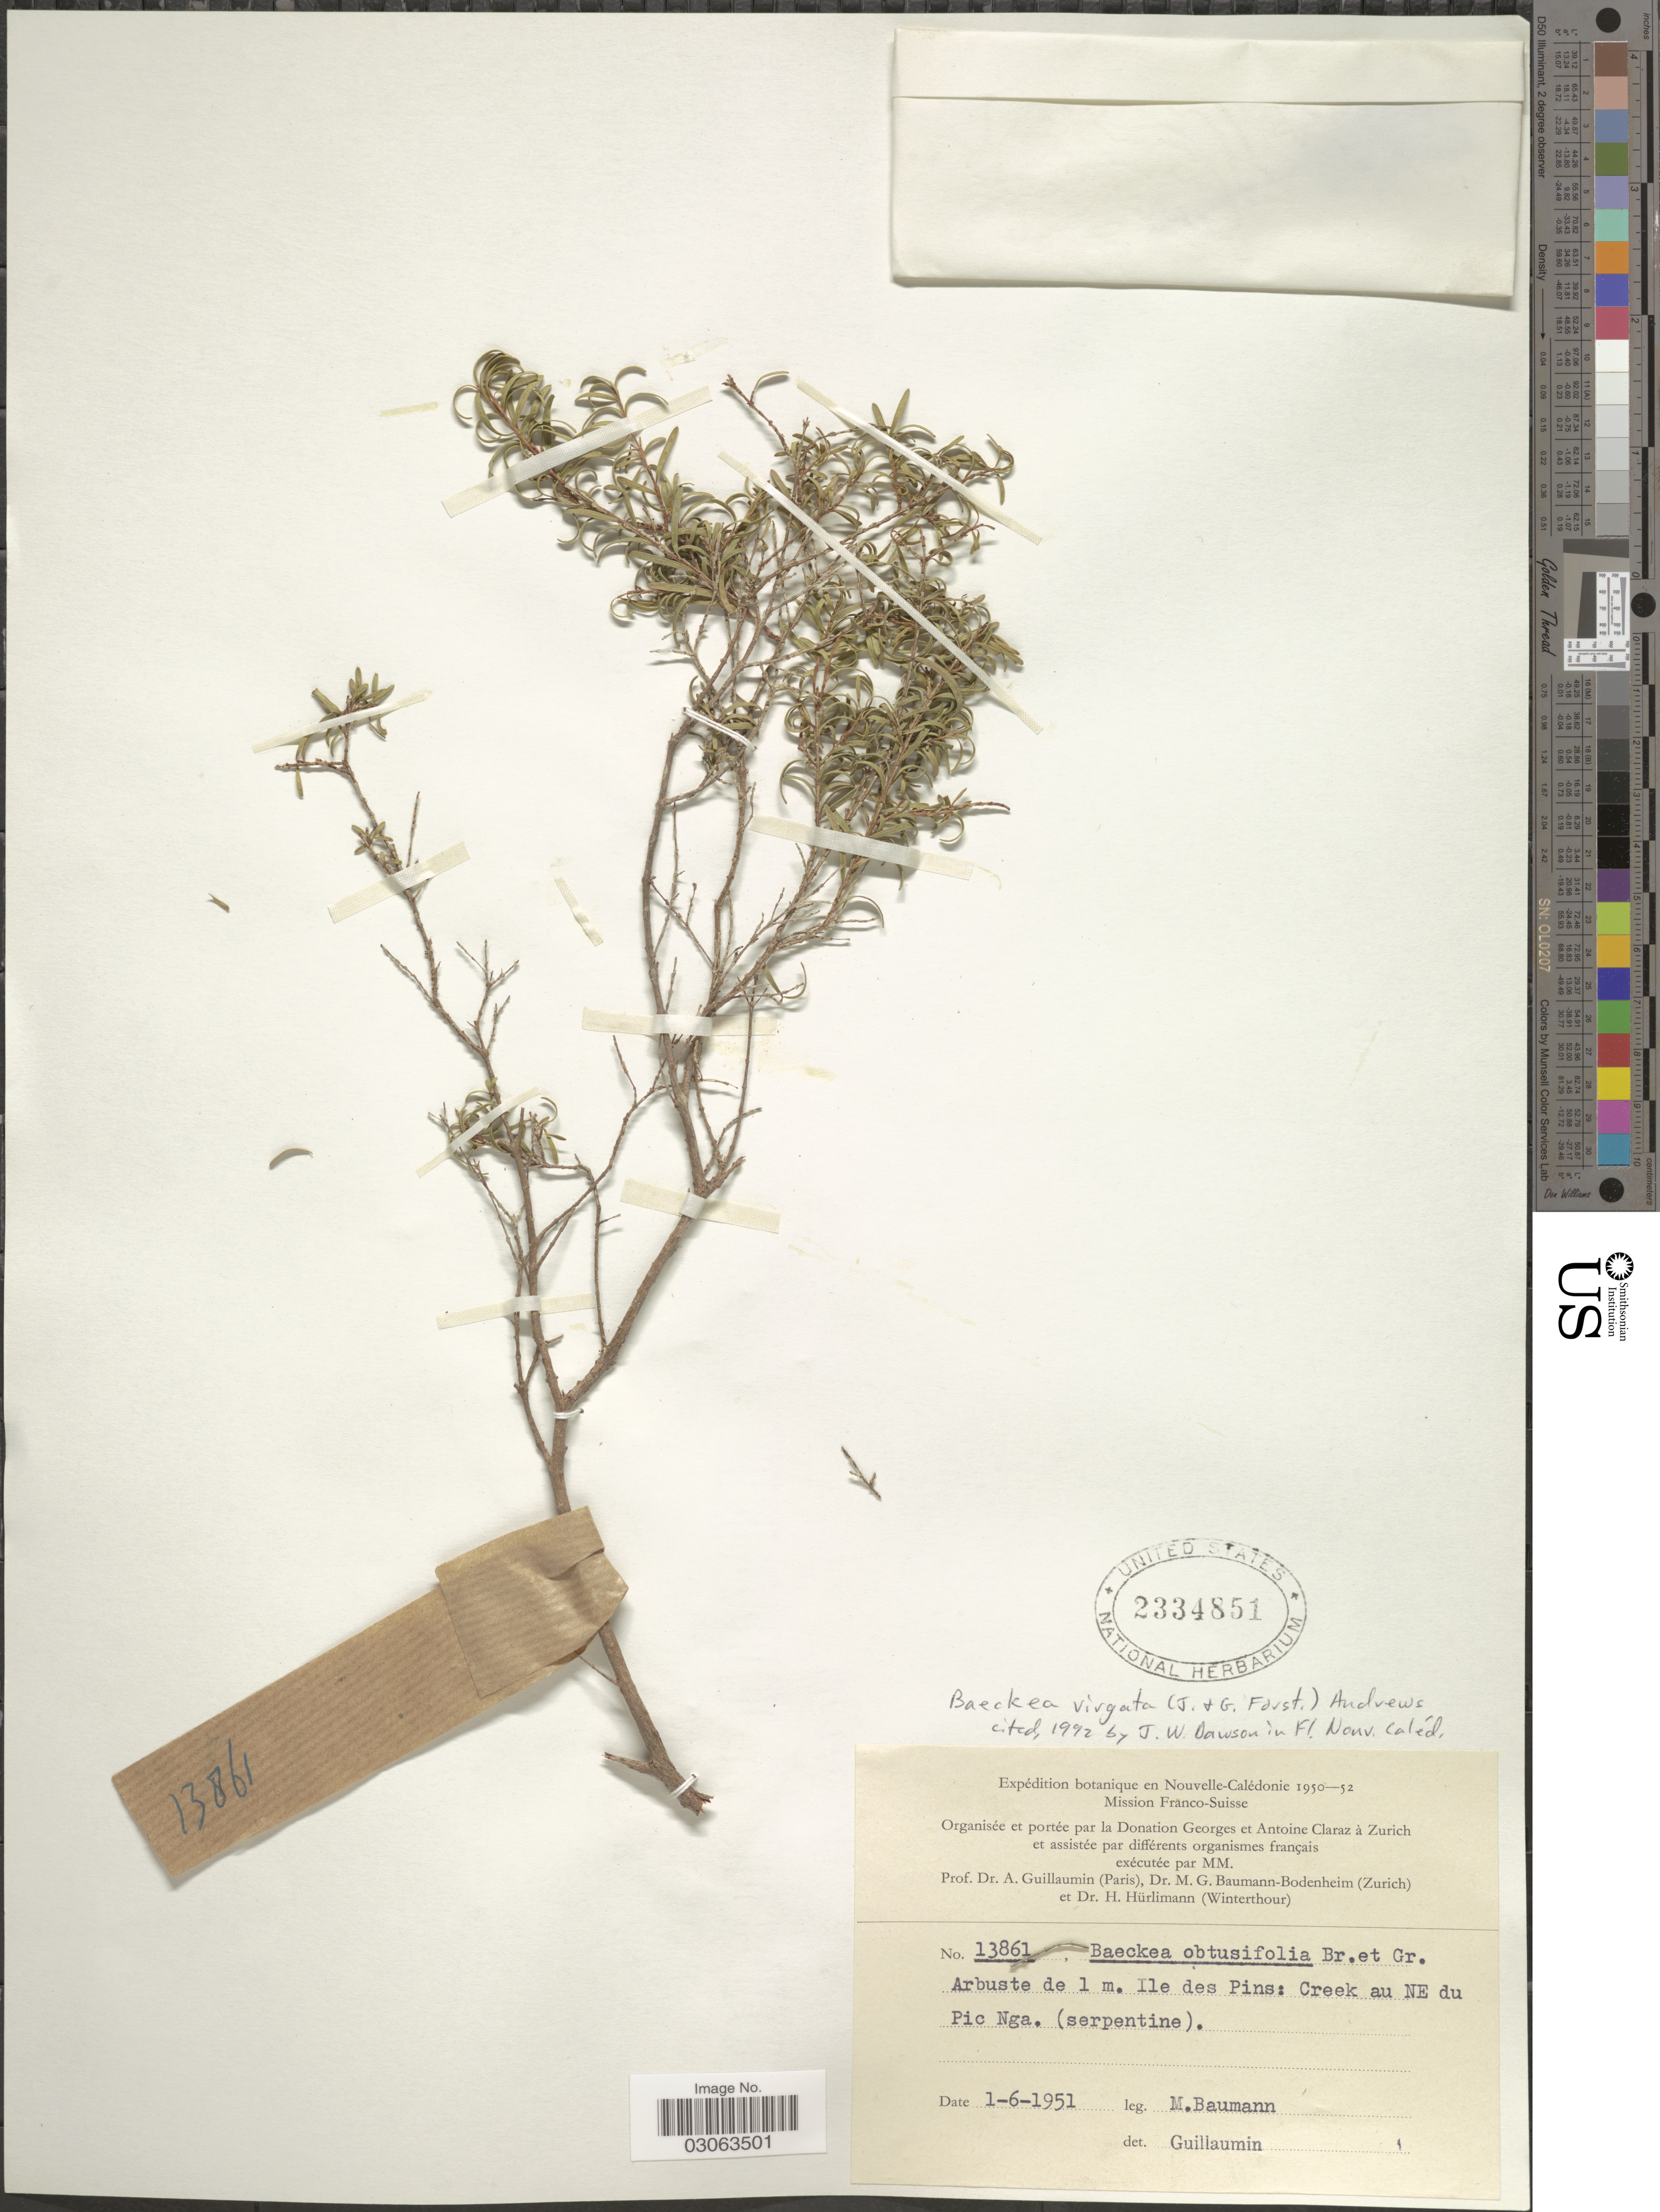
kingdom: Plantae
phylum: Tracheophyta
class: Magnoliopsida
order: Myrtales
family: Myrtaceae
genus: Sannantha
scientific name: Sannantha virgata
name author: (J.R. Forst. & G. Forst.) P.G. Wilson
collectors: M. G. Baumann-Bodenheim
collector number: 13861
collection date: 1951-06-01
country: New Caledonia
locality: Ile des Pins: Creek au NE du Pic Nga. (serpentine).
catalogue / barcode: US 2334851